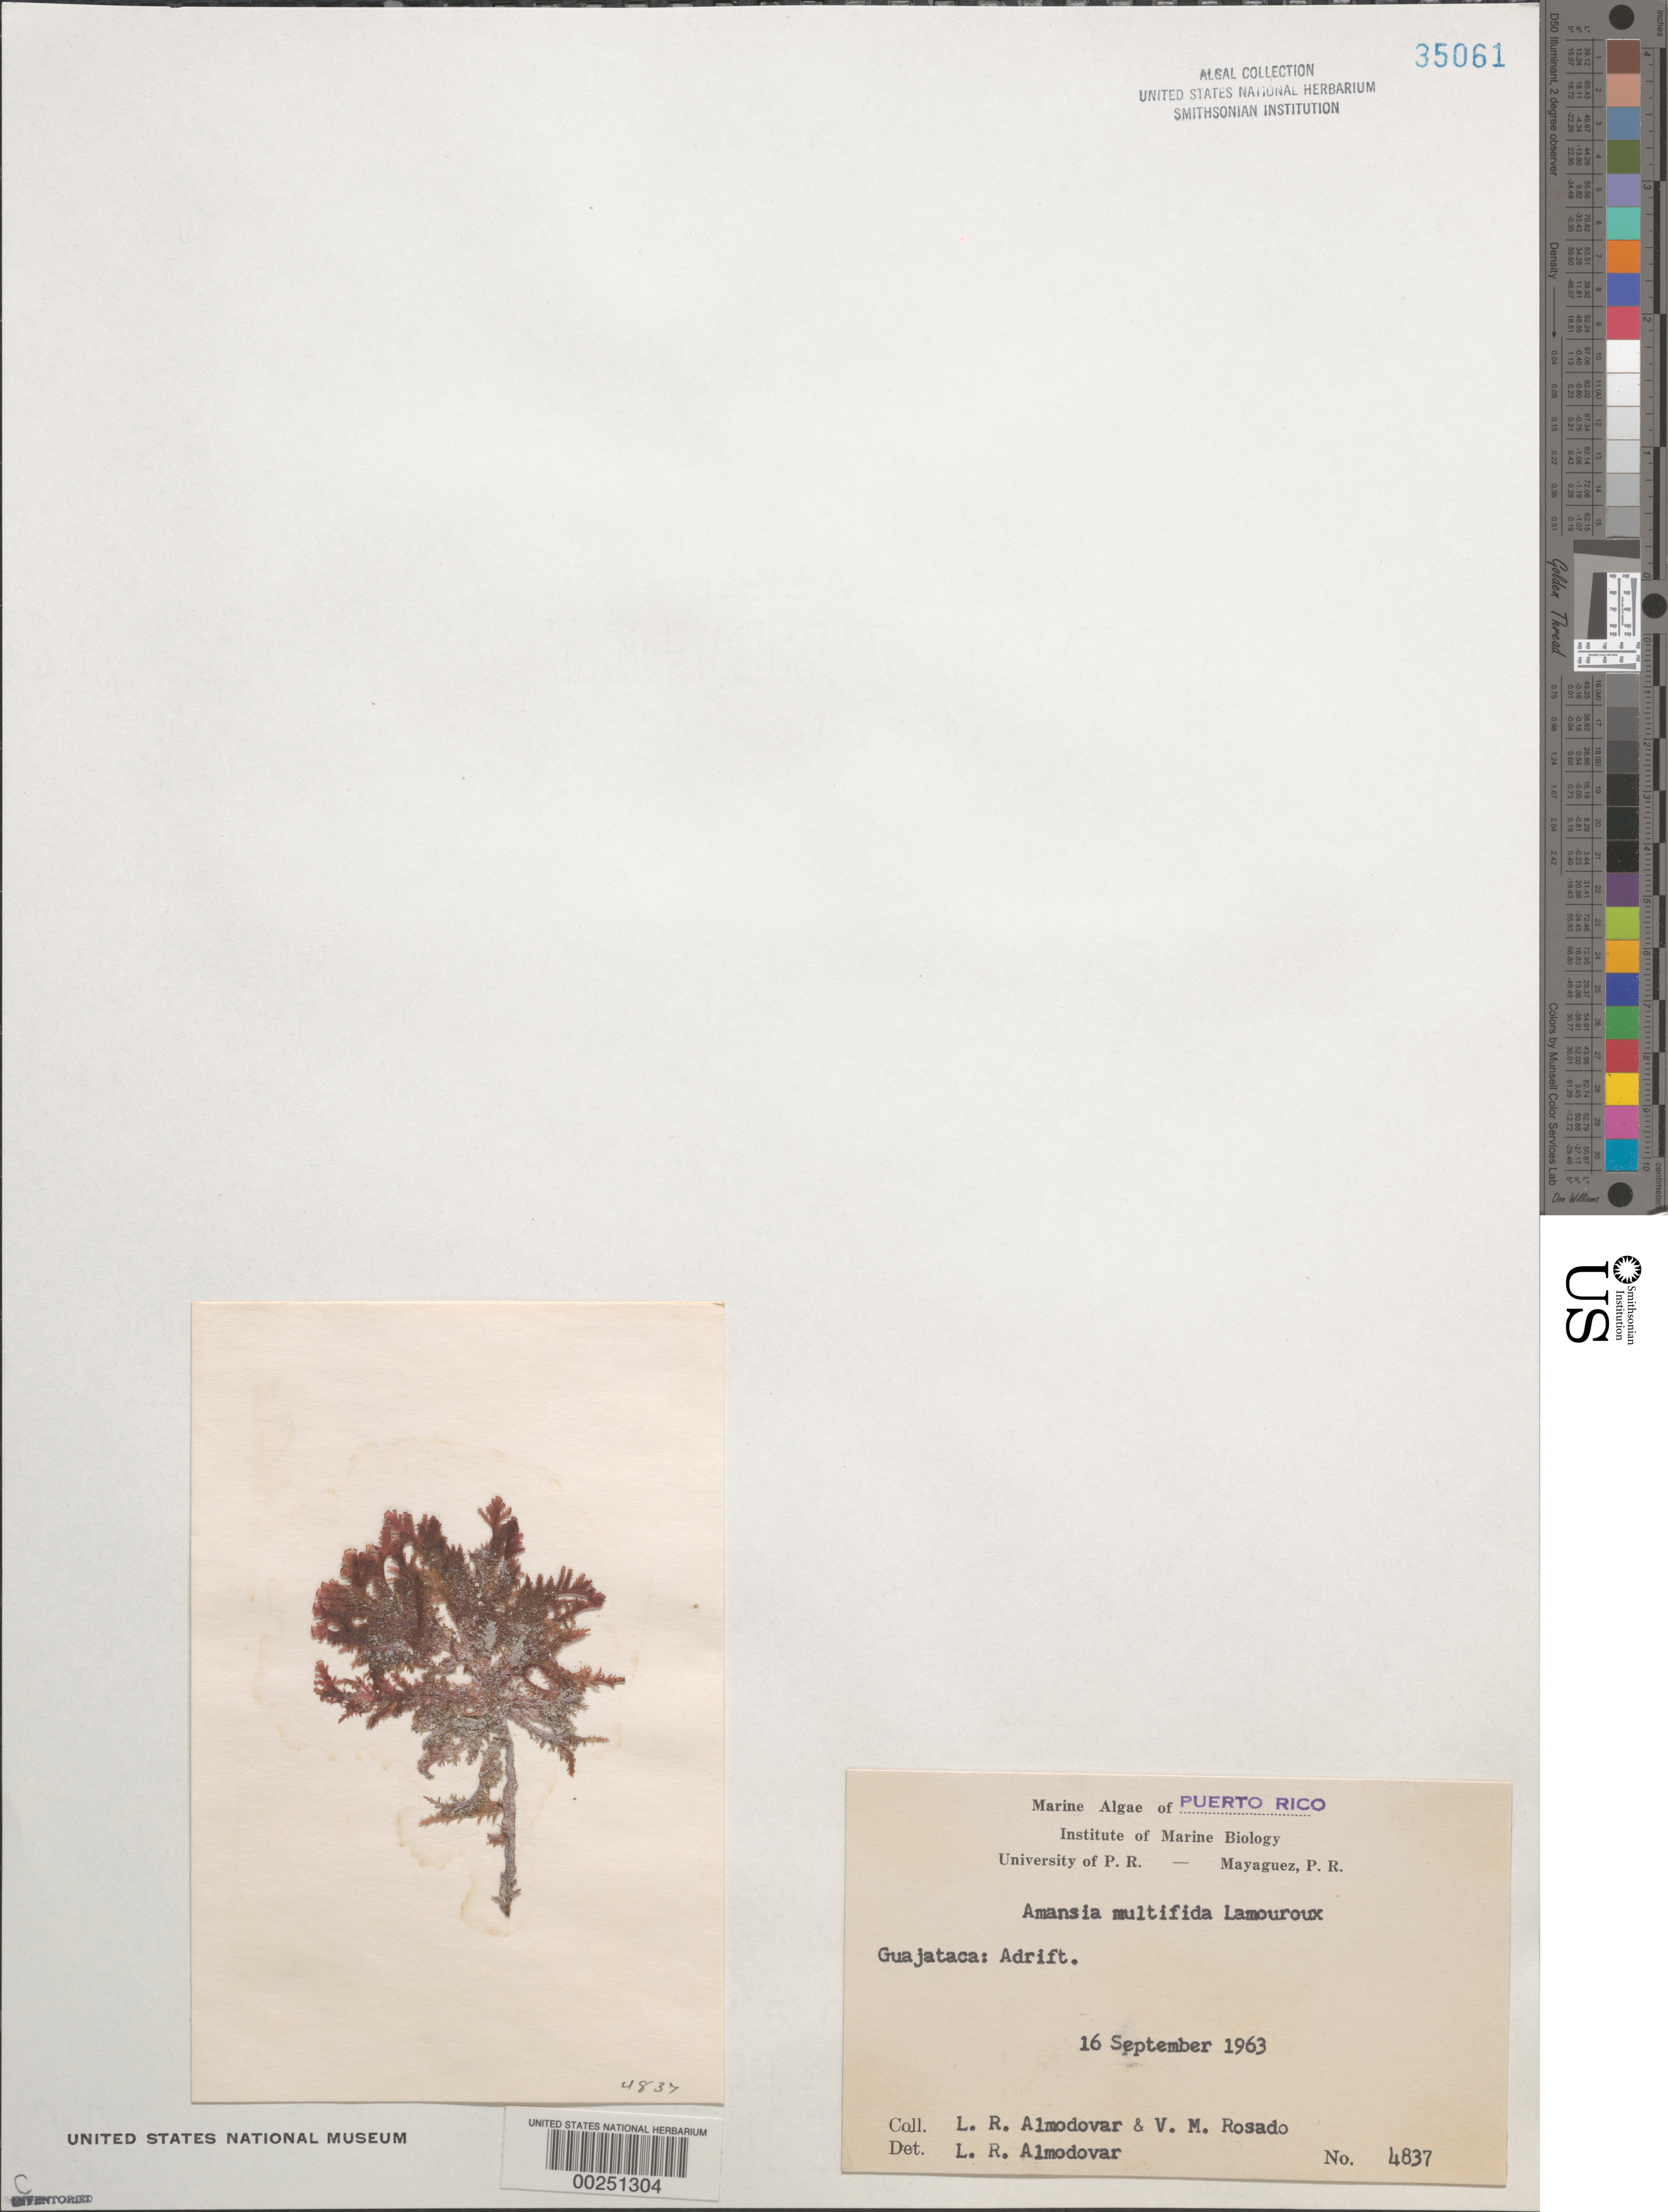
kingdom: Plantae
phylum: Rhodophyta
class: Florideophyceae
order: Ceramiales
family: Rhodomelaceae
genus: Amansia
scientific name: Amansia multifida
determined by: Almodovar, L. R.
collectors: L. Almodovar & V. Rosado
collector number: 4837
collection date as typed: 16 Sep 1963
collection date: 1963-09-16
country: Puerto Rico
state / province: Guajataca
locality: Coast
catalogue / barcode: US 35061